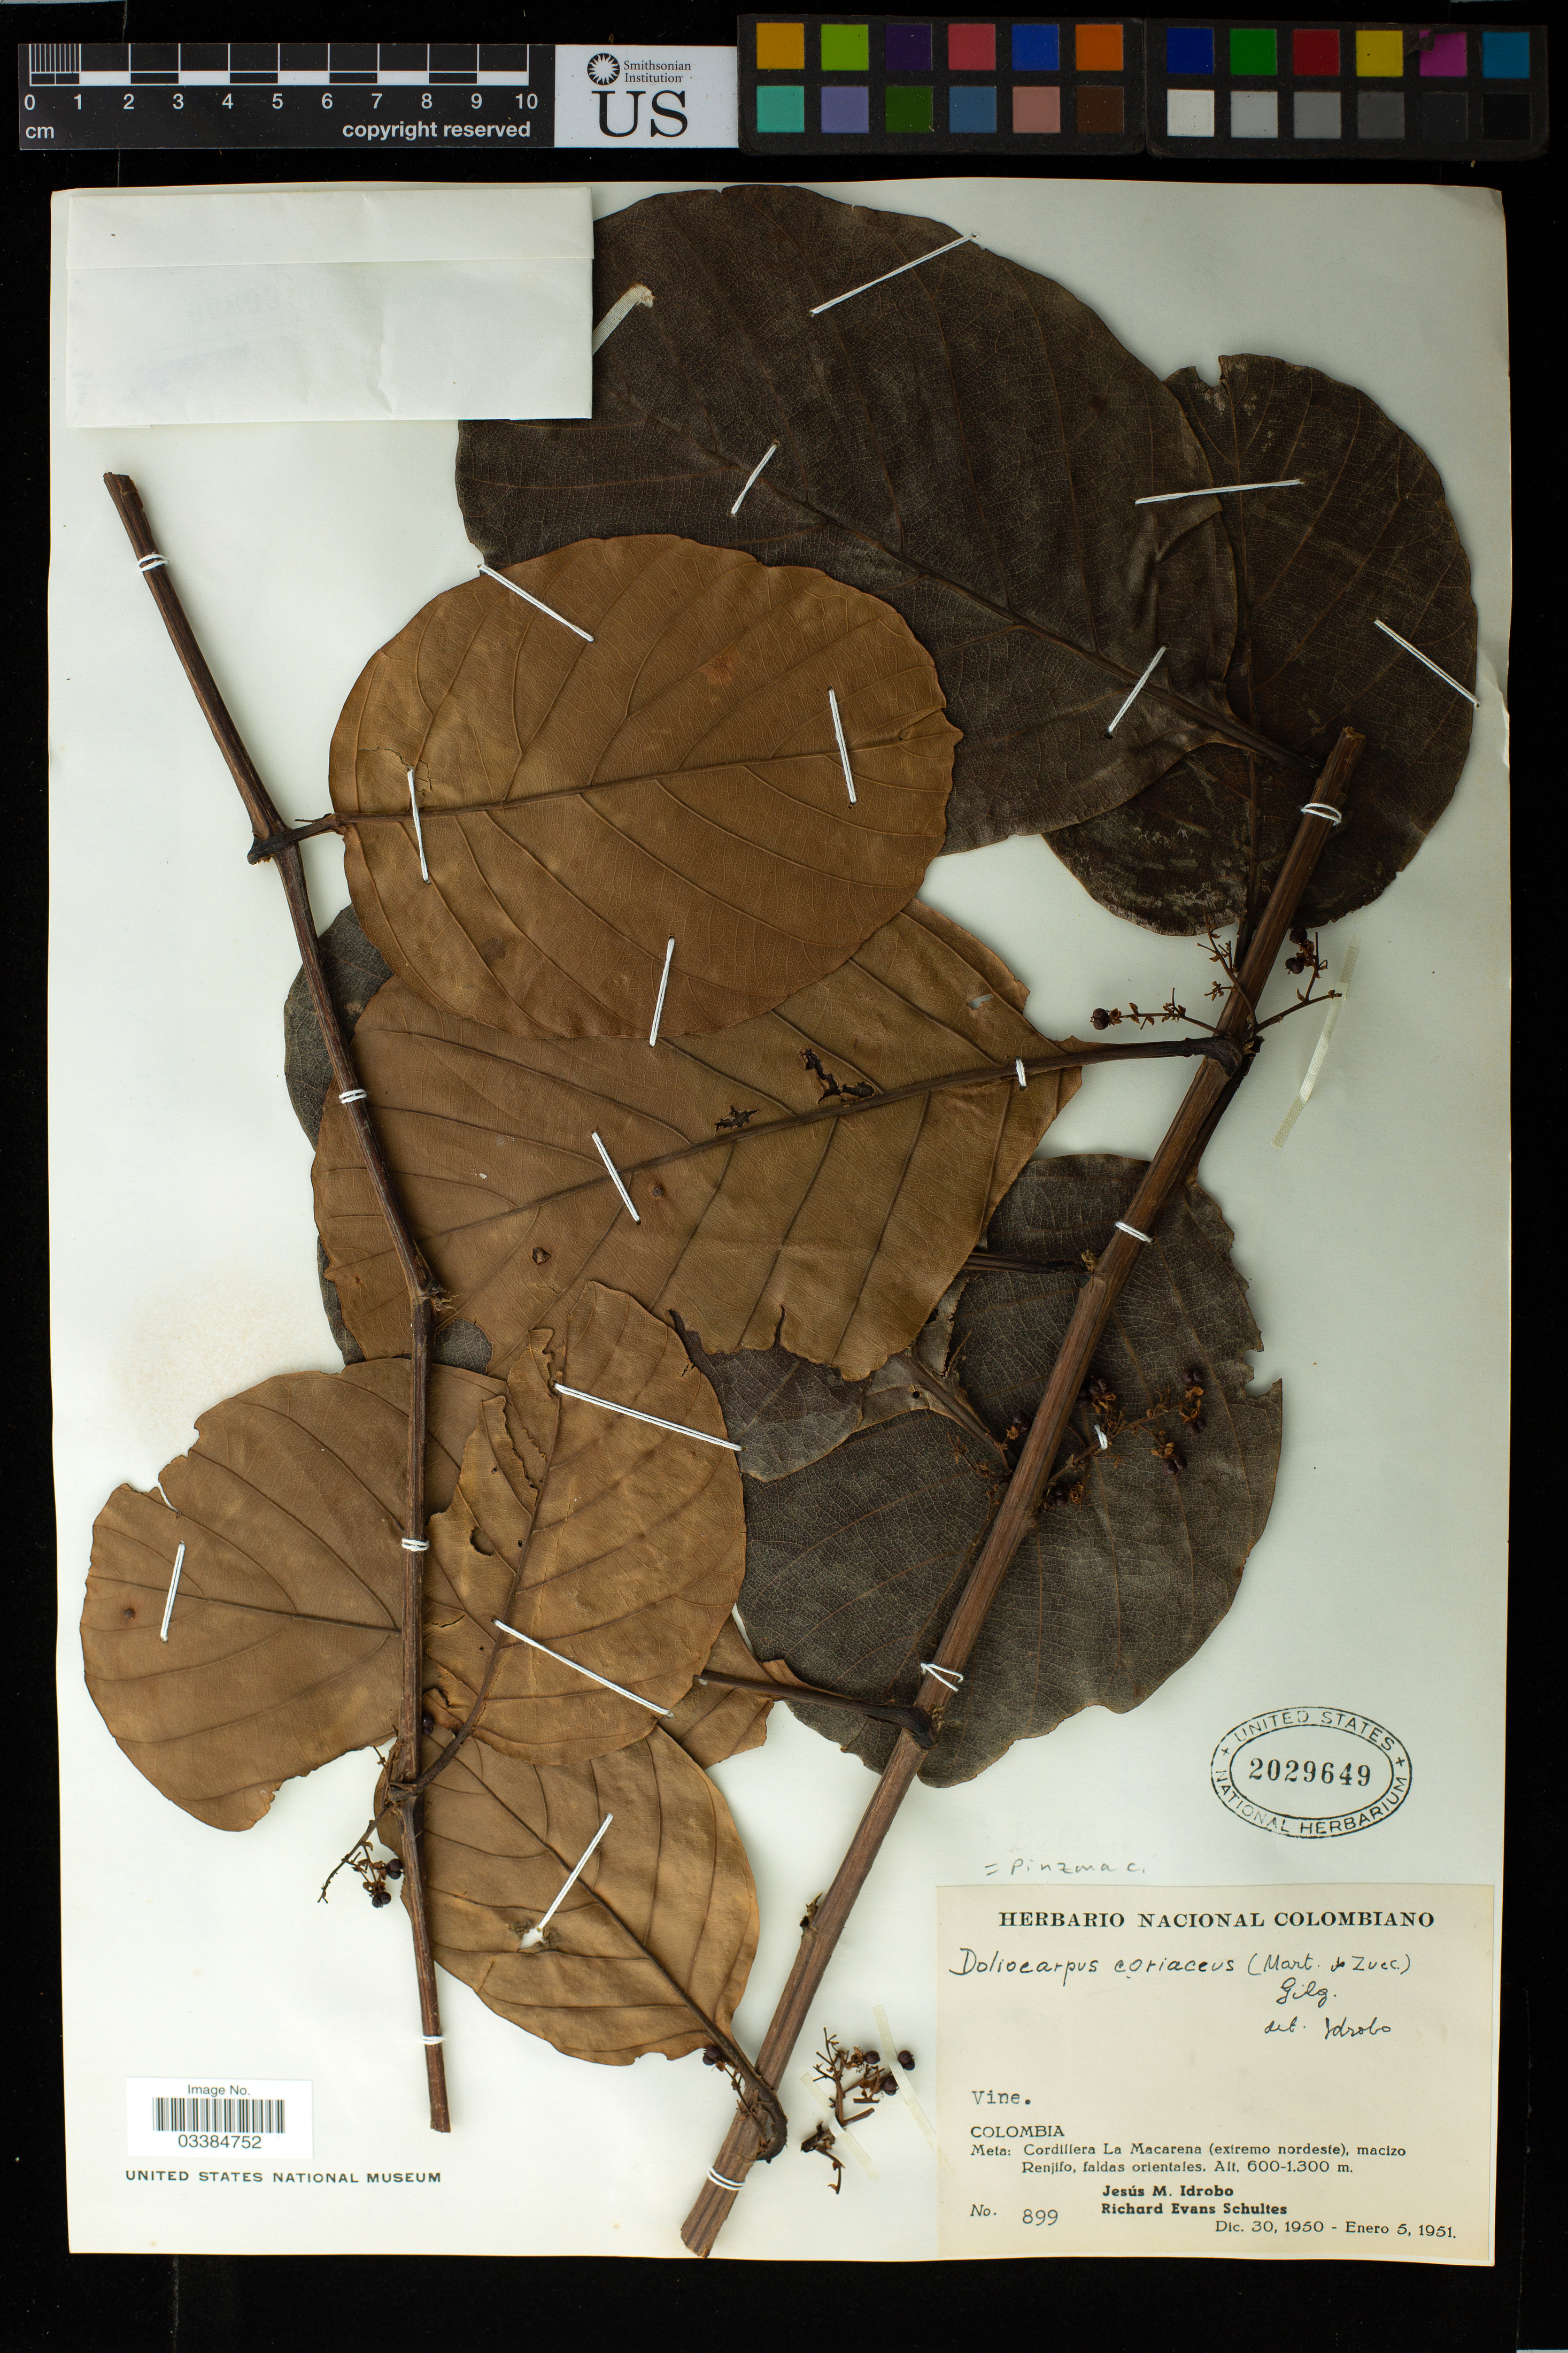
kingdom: Plantae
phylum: Tracheophyta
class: Magnoliopsida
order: Dilleniales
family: Dilleniaceae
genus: Doliocarpus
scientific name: Doliocarpus coriaceus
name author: (Mart. & Zucc.) Gilg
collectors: J. M. Idrobo & R. E. Schultes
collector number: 899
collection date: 1950-12-30/1951-01-05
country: Colombia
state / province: Meta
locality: Cordillera La Macarena (extremo nordeste), macizo Renjifo, faldas orientaies.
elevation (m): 600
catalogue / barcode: US 2029649